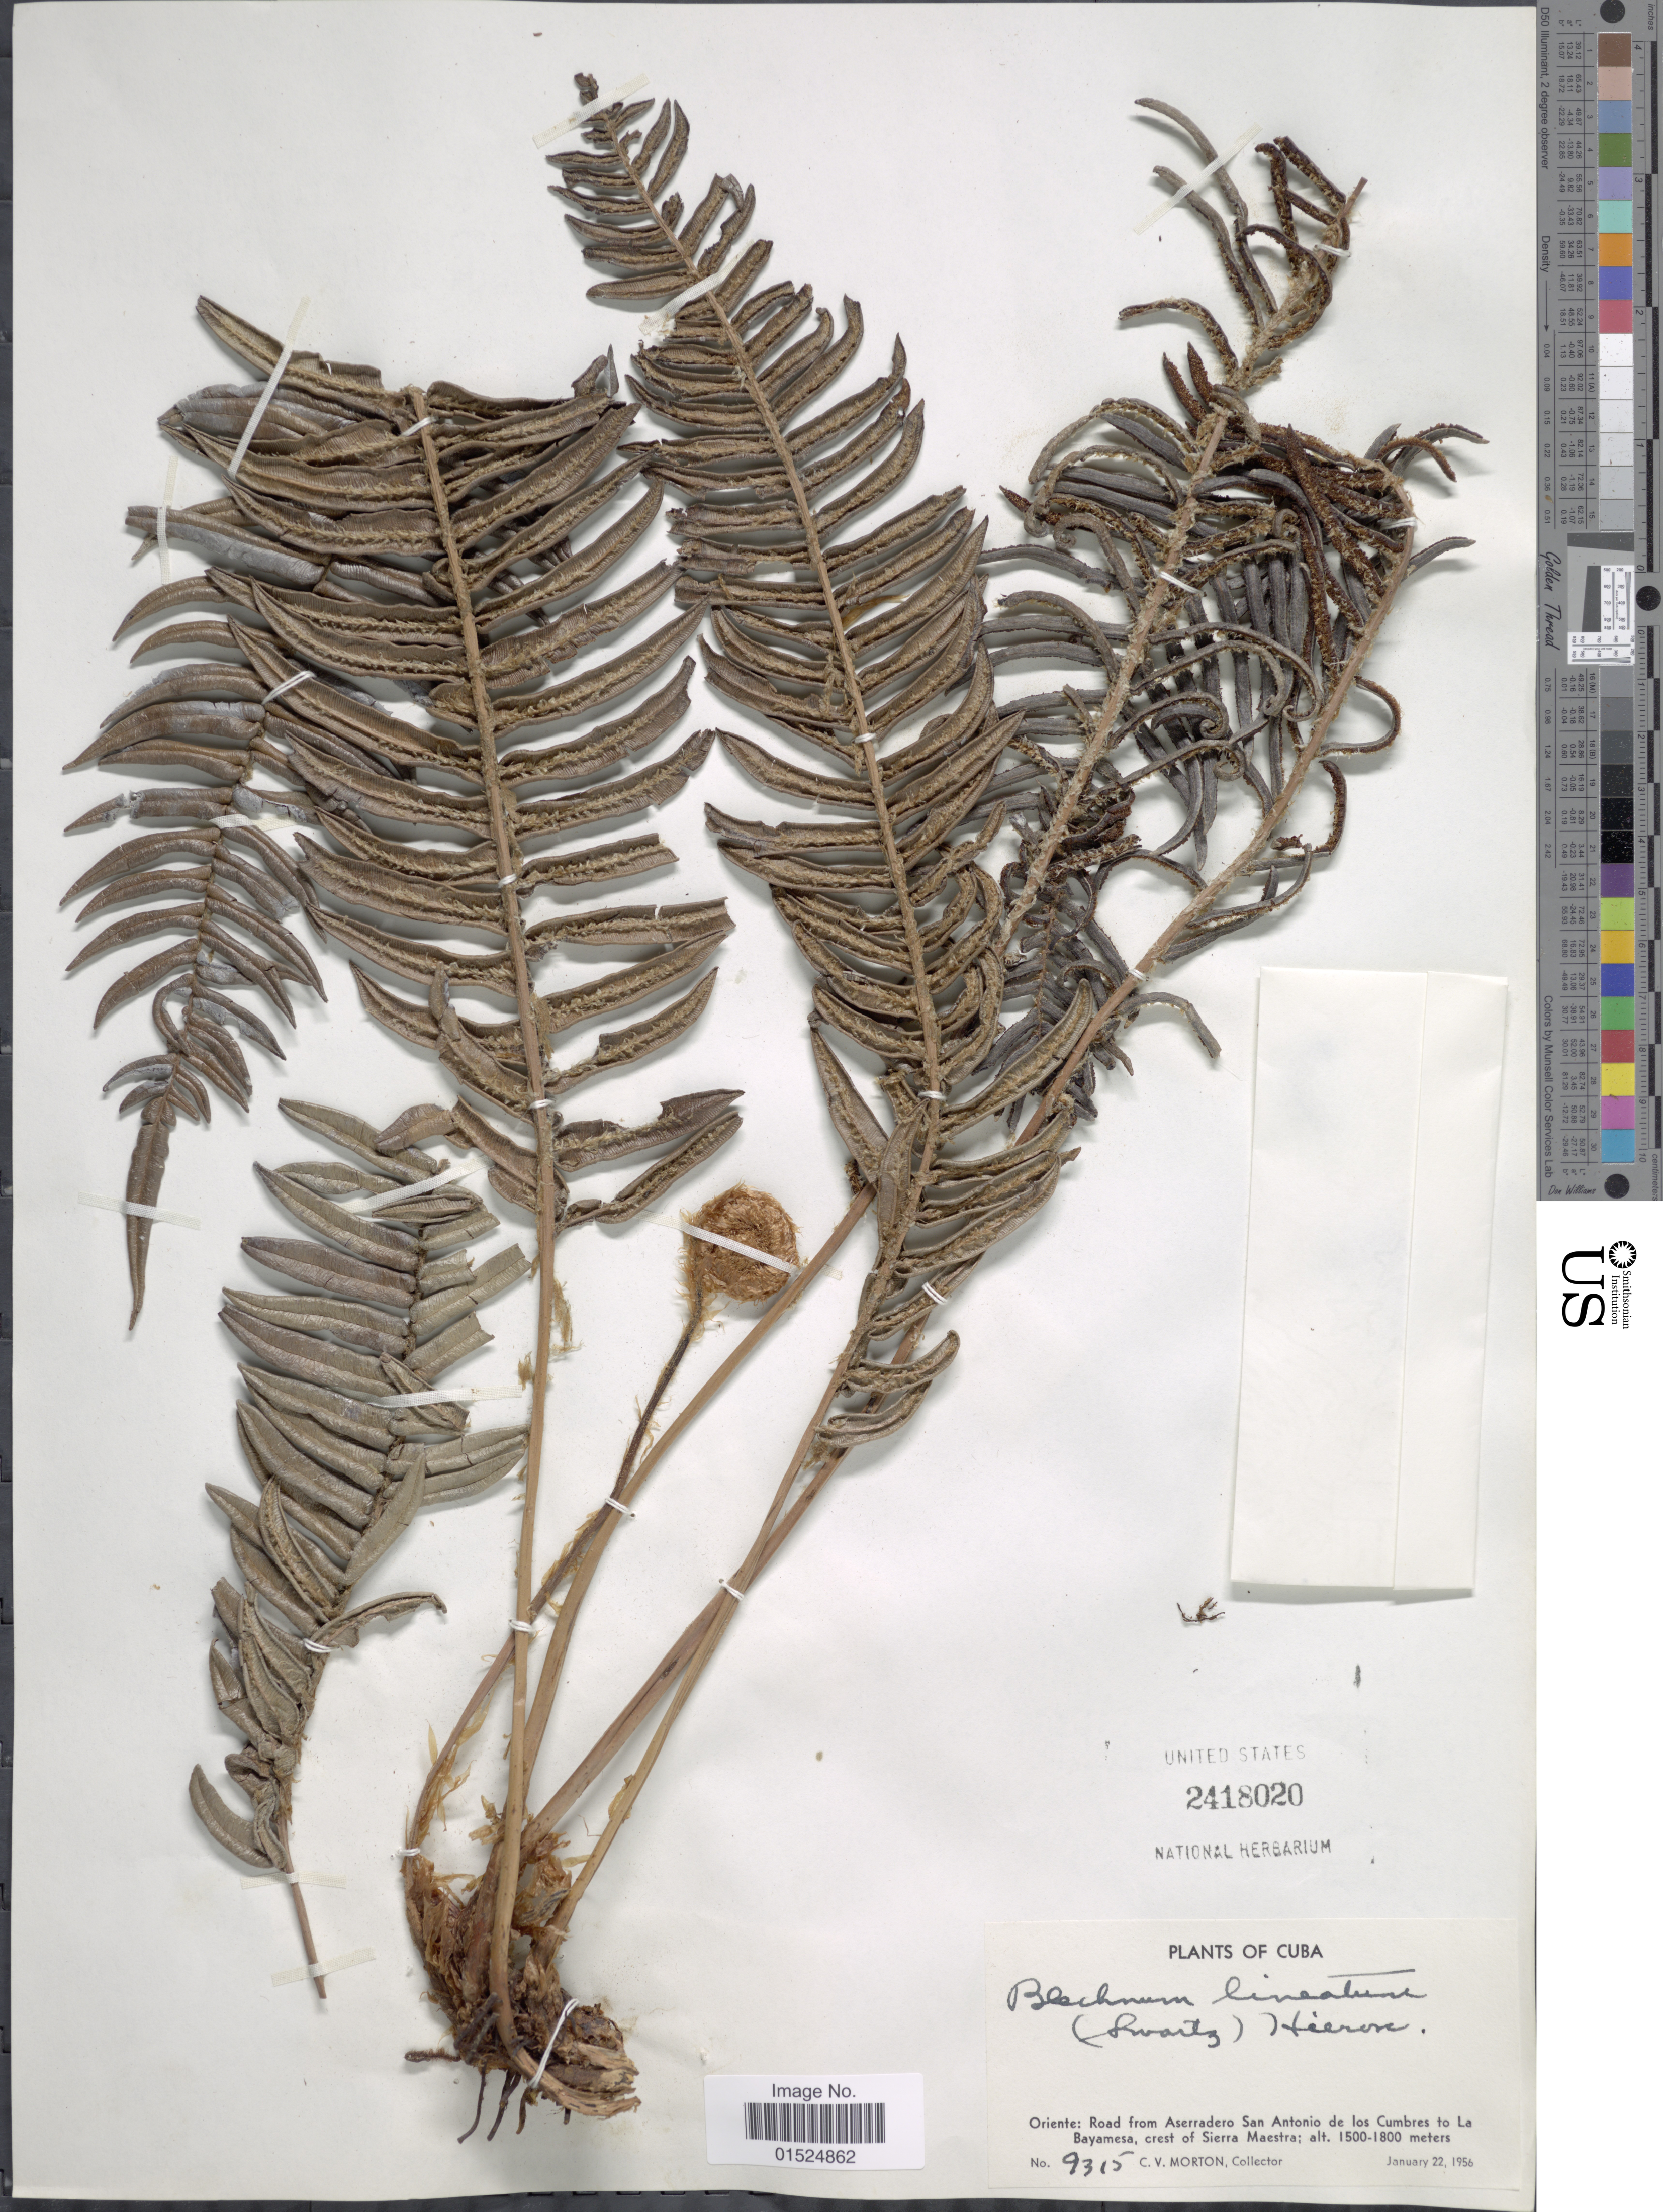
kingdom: Plantae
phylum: Tracheophyta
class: Polypodiopsida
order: Polypodiales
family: Blechnaceae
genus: Blechnum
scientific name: Blechnum lineatum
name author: (Sw.) C. Chr.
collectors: C. V. Morton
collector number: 9315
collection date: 1956-01-22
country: Cuba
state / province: Oriente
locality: Road from Aserradero San Antonio de los Cumbres to La Bayamesa, crest of Sierra Maestra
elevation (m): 1500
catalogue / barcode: US 2418020